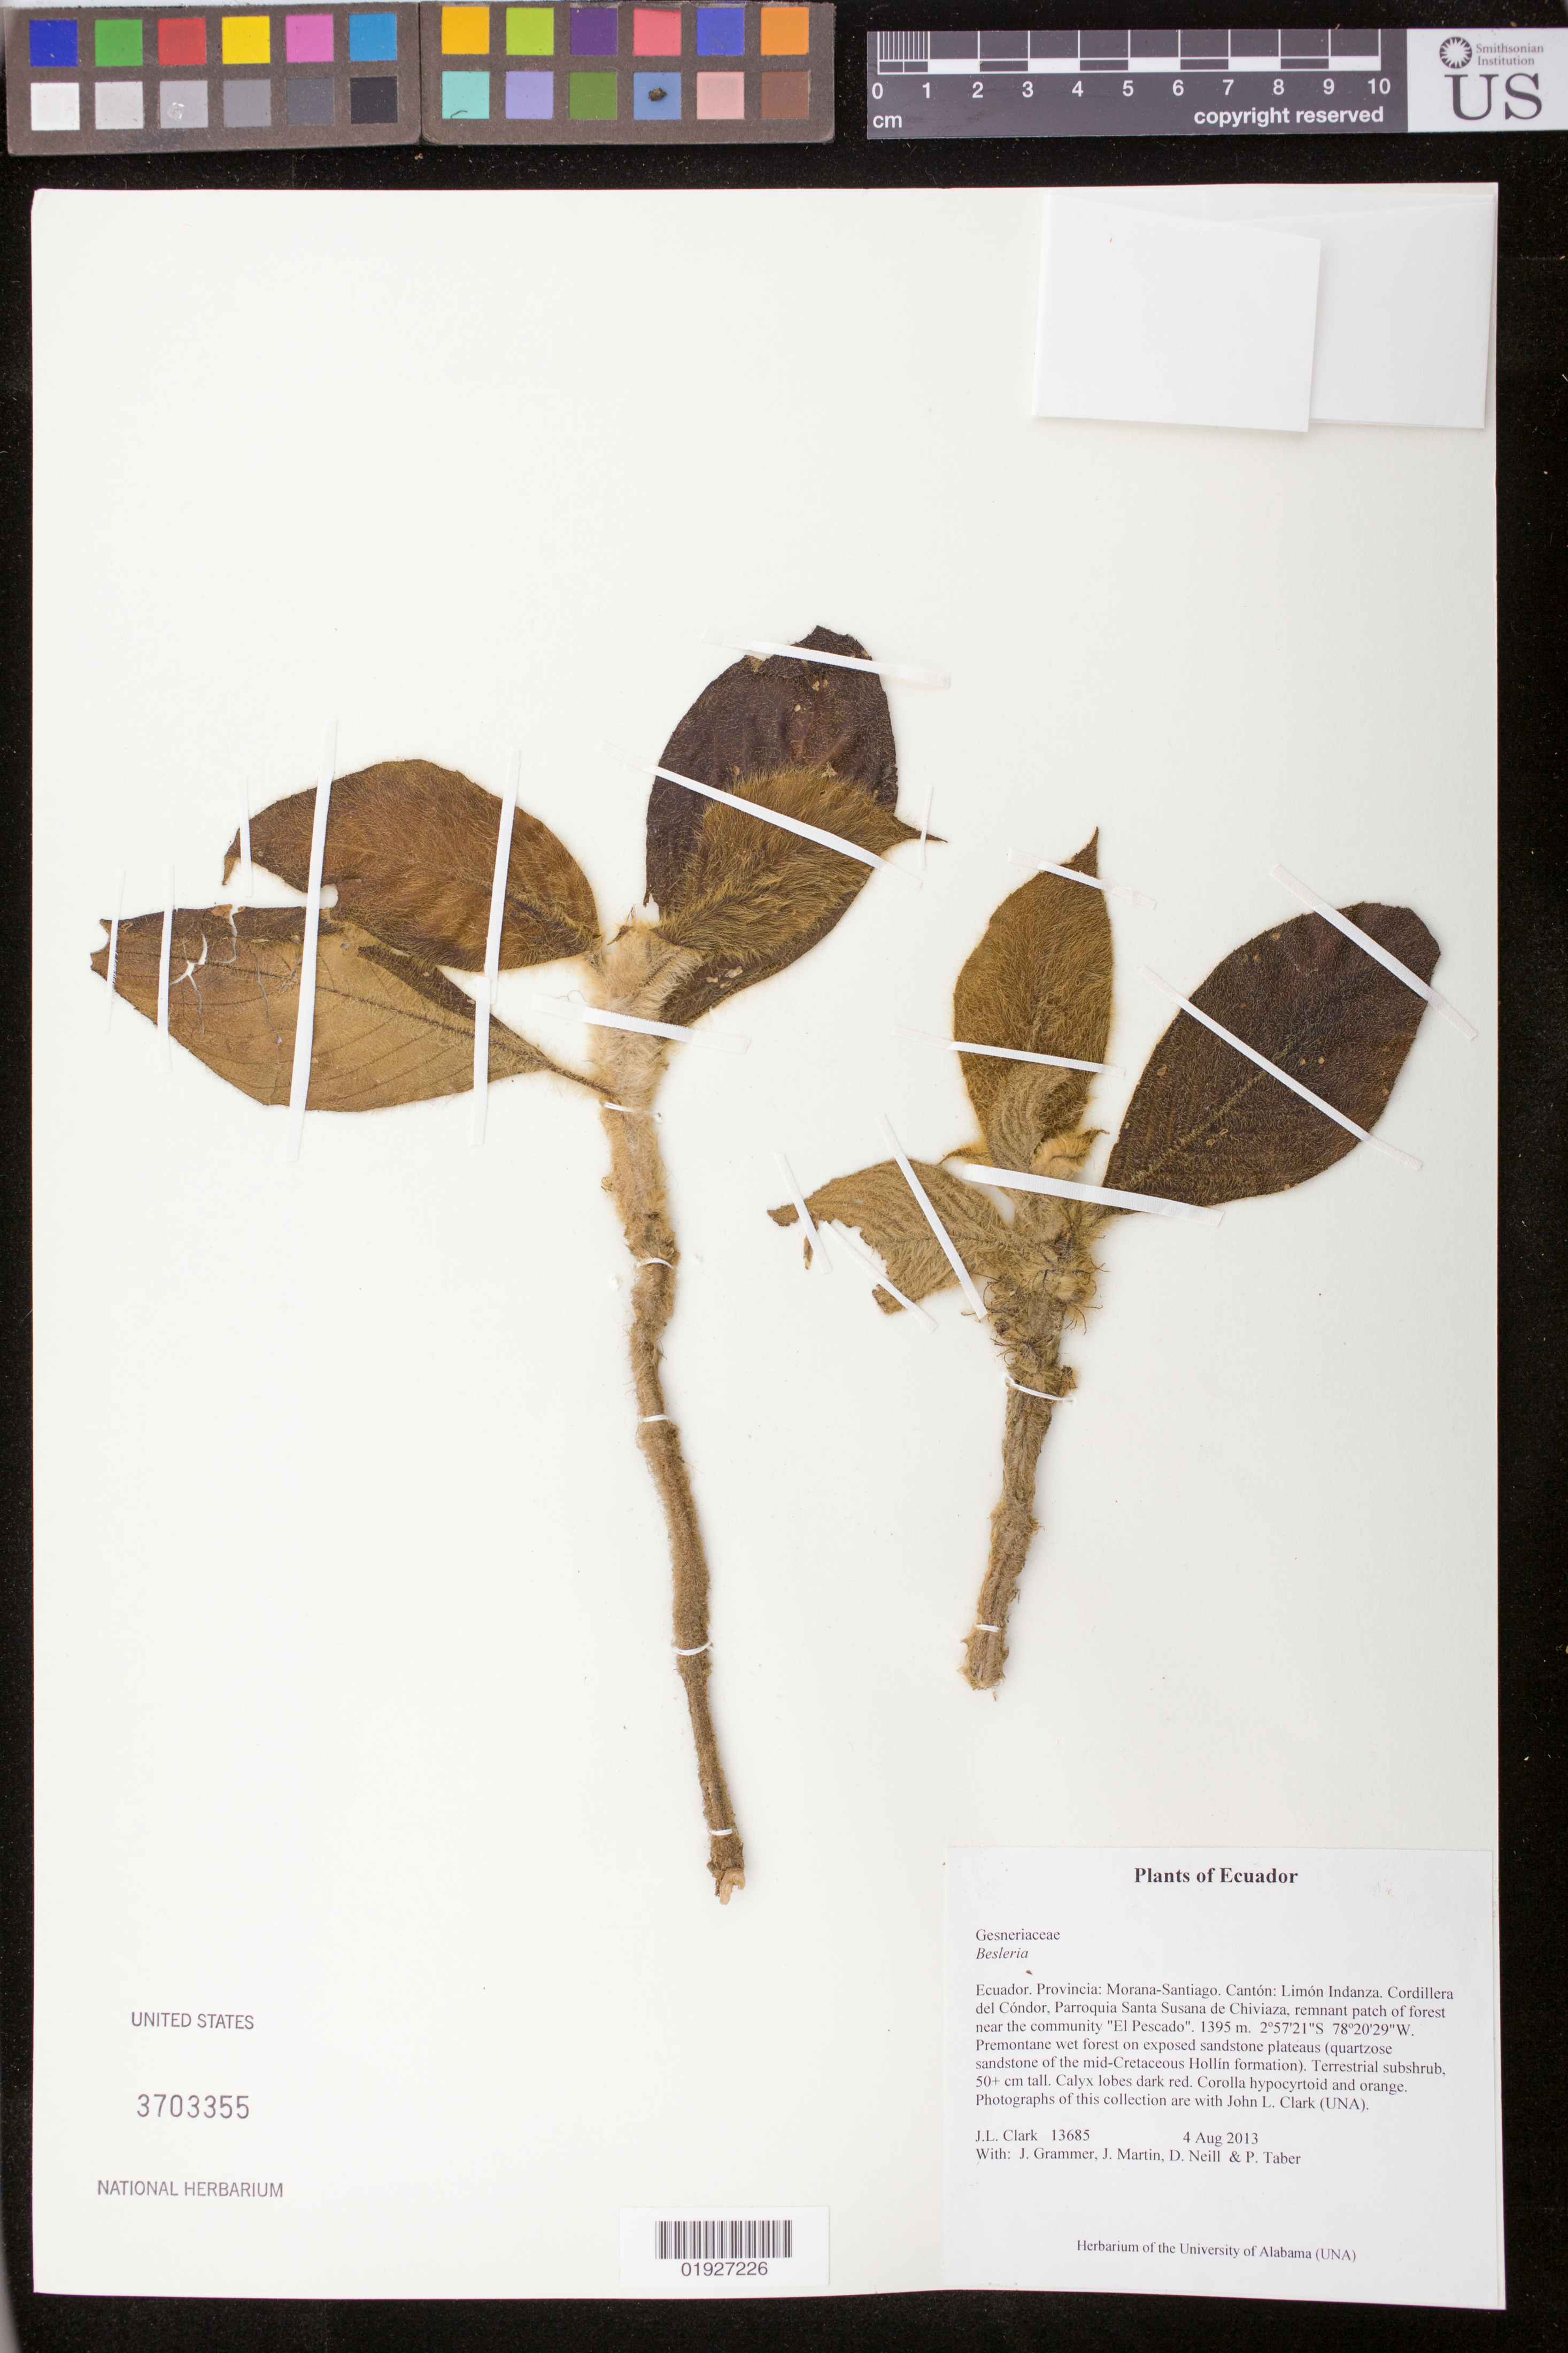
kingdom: Plantae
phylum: Tracheophyta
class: Magnoliopsida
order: Lamiales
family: Gesneriaceae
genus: Besleria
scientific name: Besleria sp.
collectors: J. L. Clark, J. Grammer, J. Martin, D. Neill & P. Taber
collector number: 13685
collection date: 2013-08-04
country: Ecuador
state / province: Morona-Santiago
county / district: Limón Indanza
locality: Cordillera del Condor, Parroquia Santa Susana de Chiviaza, remnant patch of forest near the community "El Pescado".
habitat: Premontane wet forest on exposed sandstone plateaus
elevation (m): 1395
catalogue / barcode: US 3703355